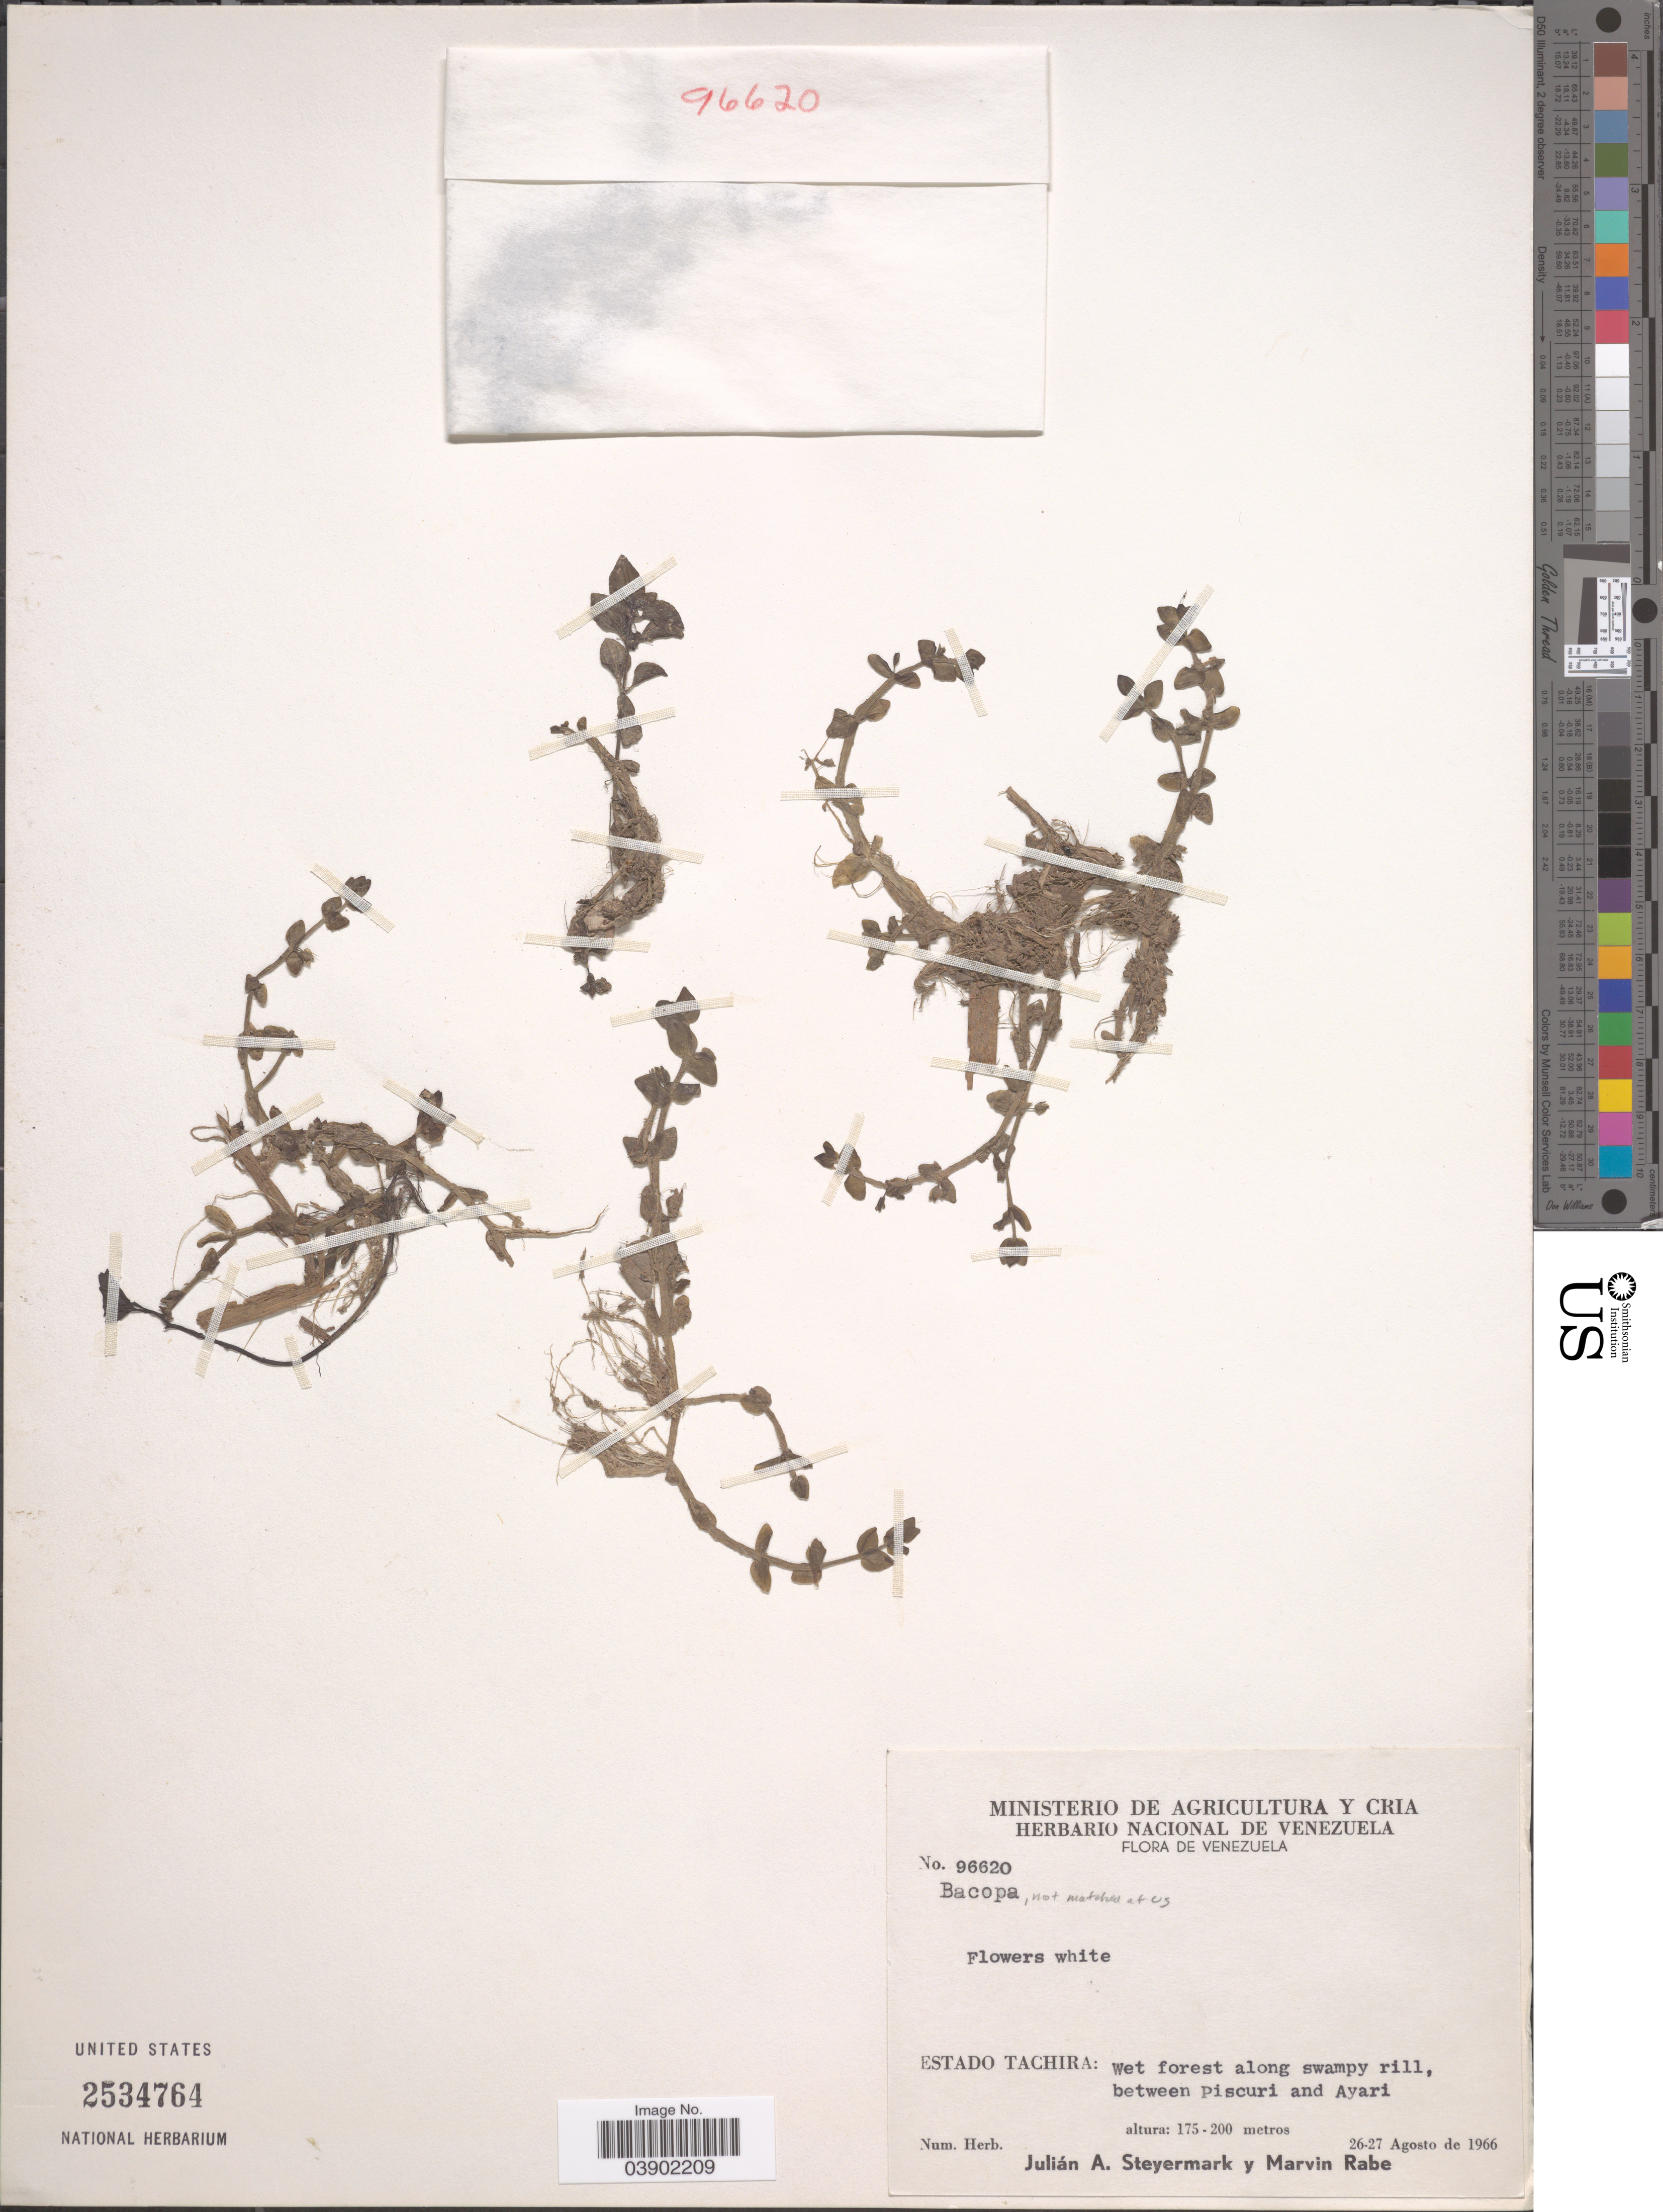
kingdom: Plantae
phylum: Tracheophyta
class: Magnoliopsida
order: Lamiales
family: Plantaginaceae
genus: Bacopa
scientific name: Bacopa sp.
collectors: J. Steyermark & M. Rabe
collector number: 96620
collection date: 1966-08-26/1966-08-27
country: Venezuela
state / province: Tachira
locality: Between Piscuri and Ayari.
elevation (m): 175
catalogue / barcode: US 2534764